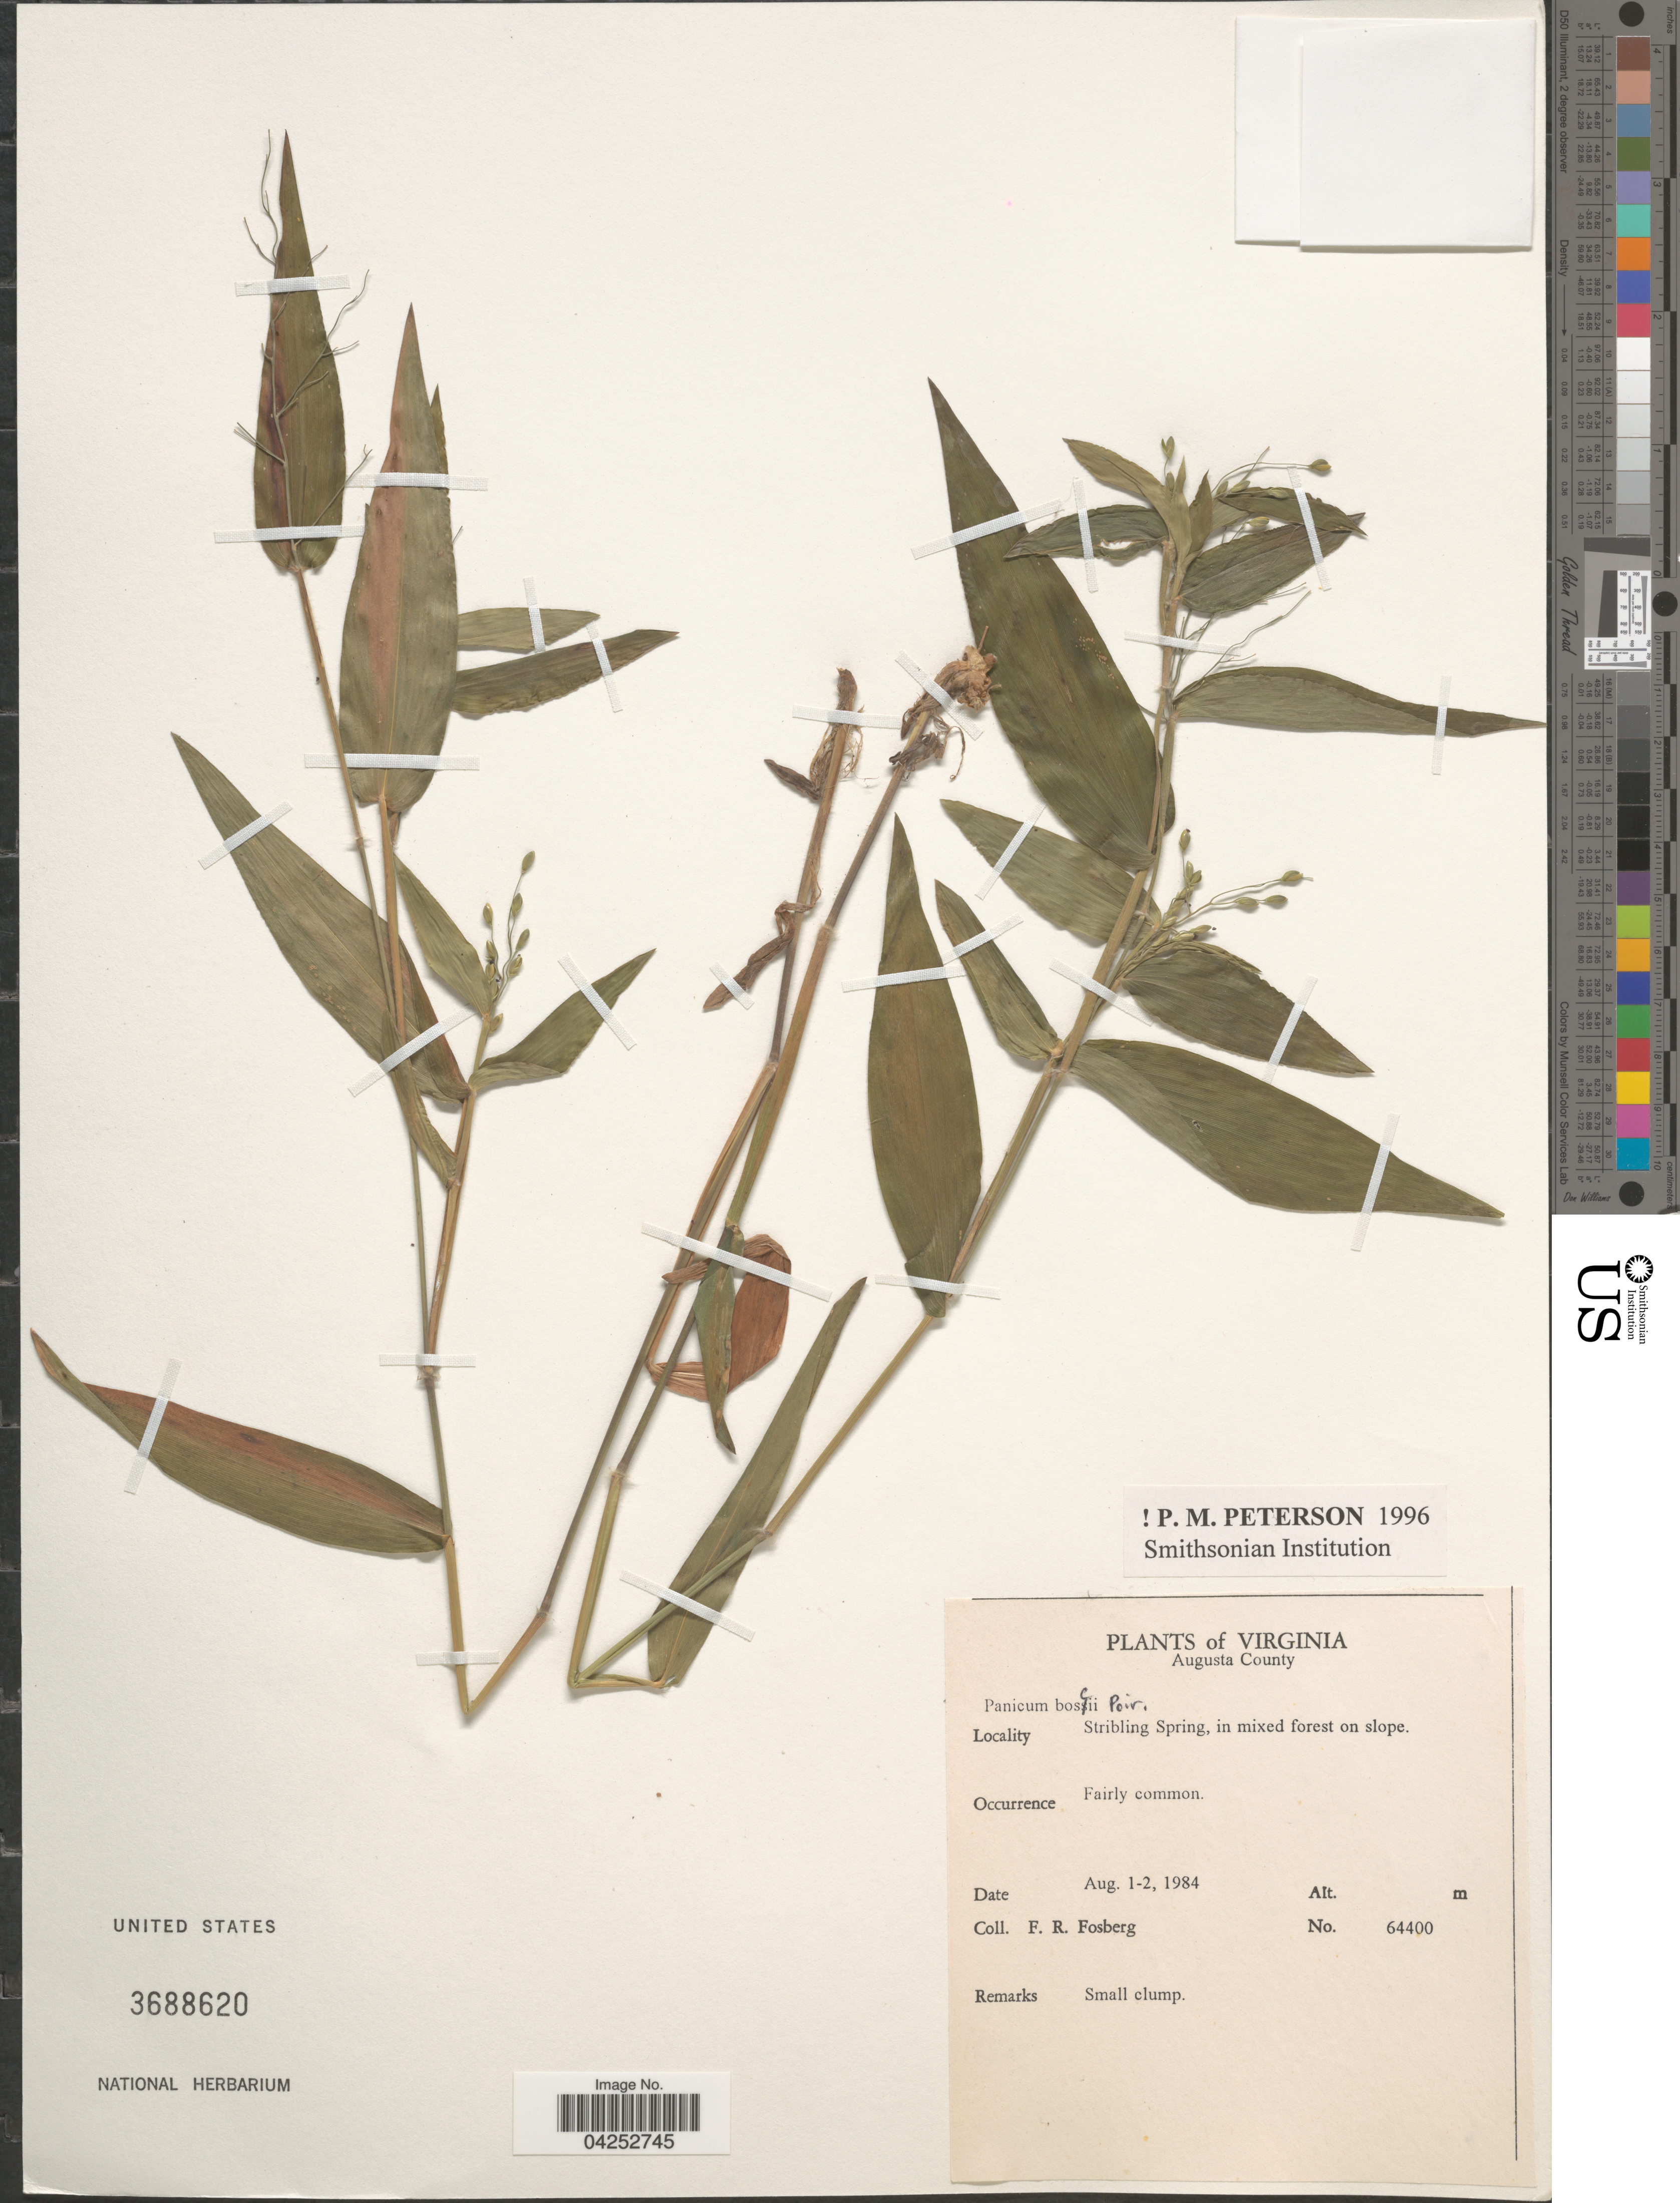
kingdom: Plantae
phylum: Tracheophyta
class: Liliopsida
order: Poales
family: Poaceae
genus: Dichanthelium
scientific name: Dichanthelium boscii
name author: (Poir.) Gould & C.A. Clark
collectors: F. R. Fosberg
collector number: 64400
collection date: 1984-08-01/1984-08-02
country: United States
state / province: Virginia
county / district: Augusta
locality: Augusta County. Stribling Spring, in mixed forest on slope.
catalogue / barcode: US 3688620